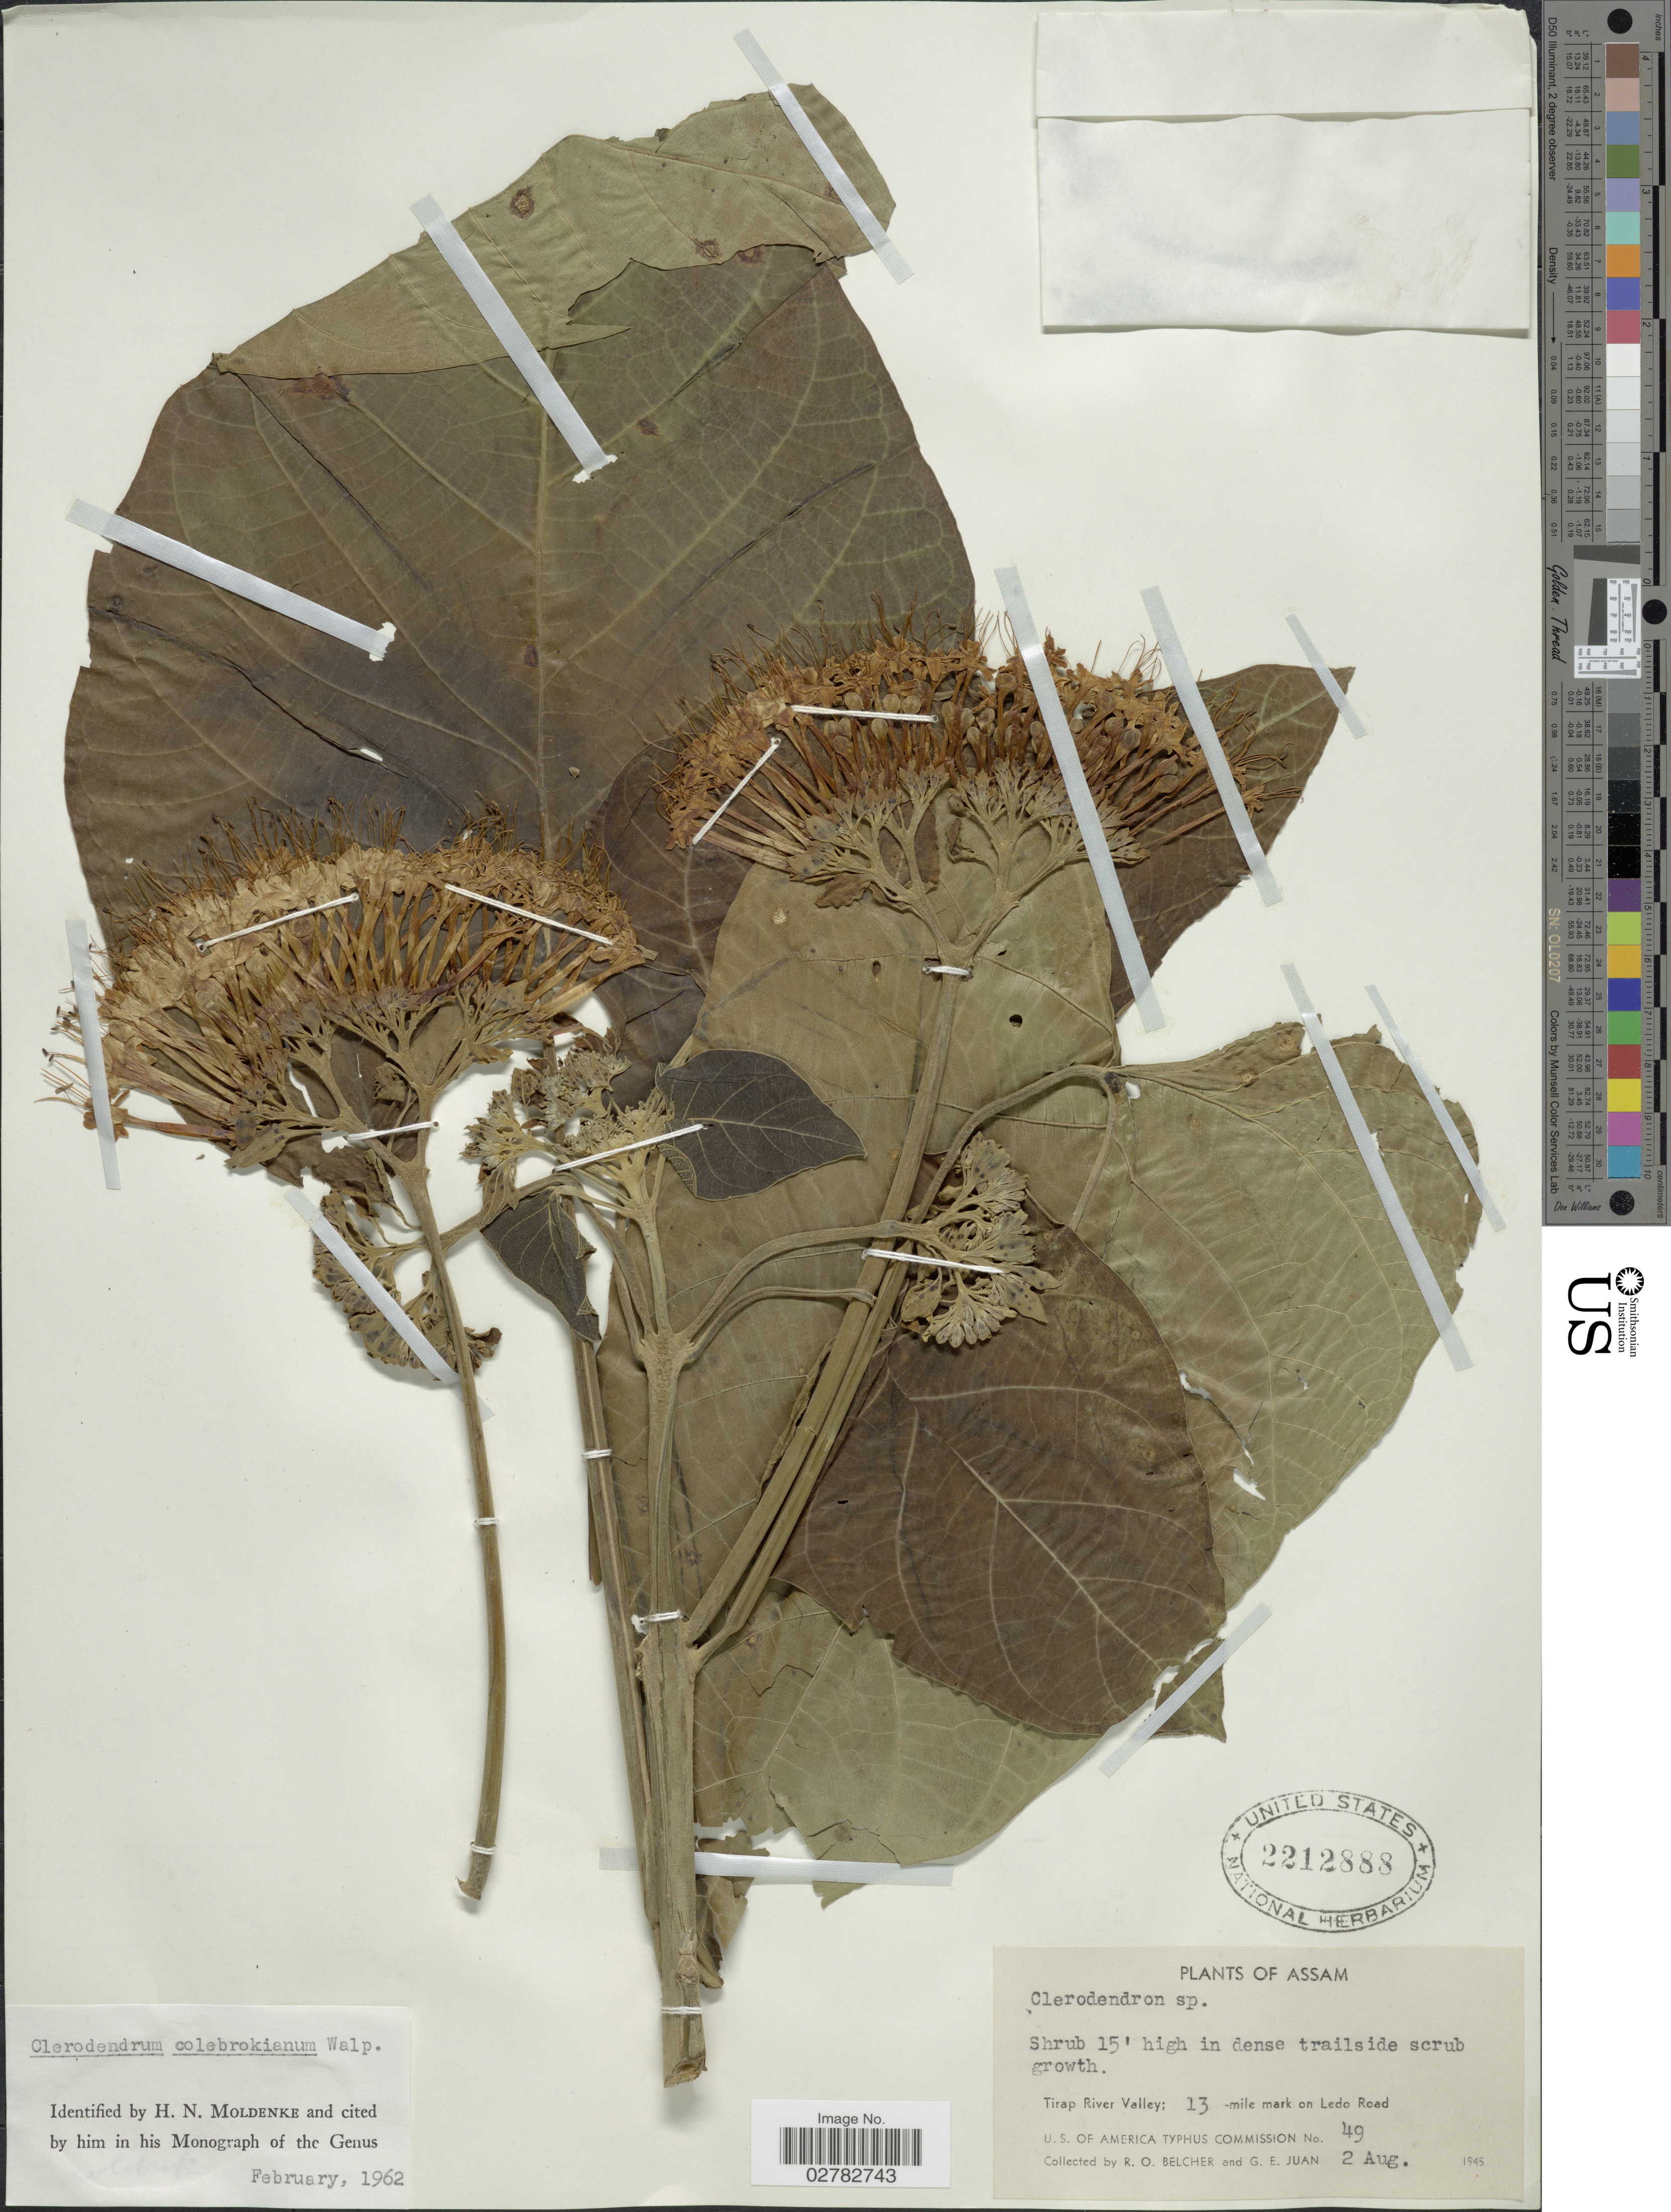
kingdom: Plantae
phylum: Tracheophyta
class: Magnoliopsida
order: Lamiales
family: Lamiaceae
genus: Clerodendrum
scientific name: Clerodendrum colebrookianum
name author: Walp.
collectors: R. Belcher & G. Juan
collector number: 49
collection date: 1945-08-02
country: India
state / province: Assam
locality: Tirap River Valley; 13 -mile mark on Ledo Road.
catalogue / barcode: US 2212888